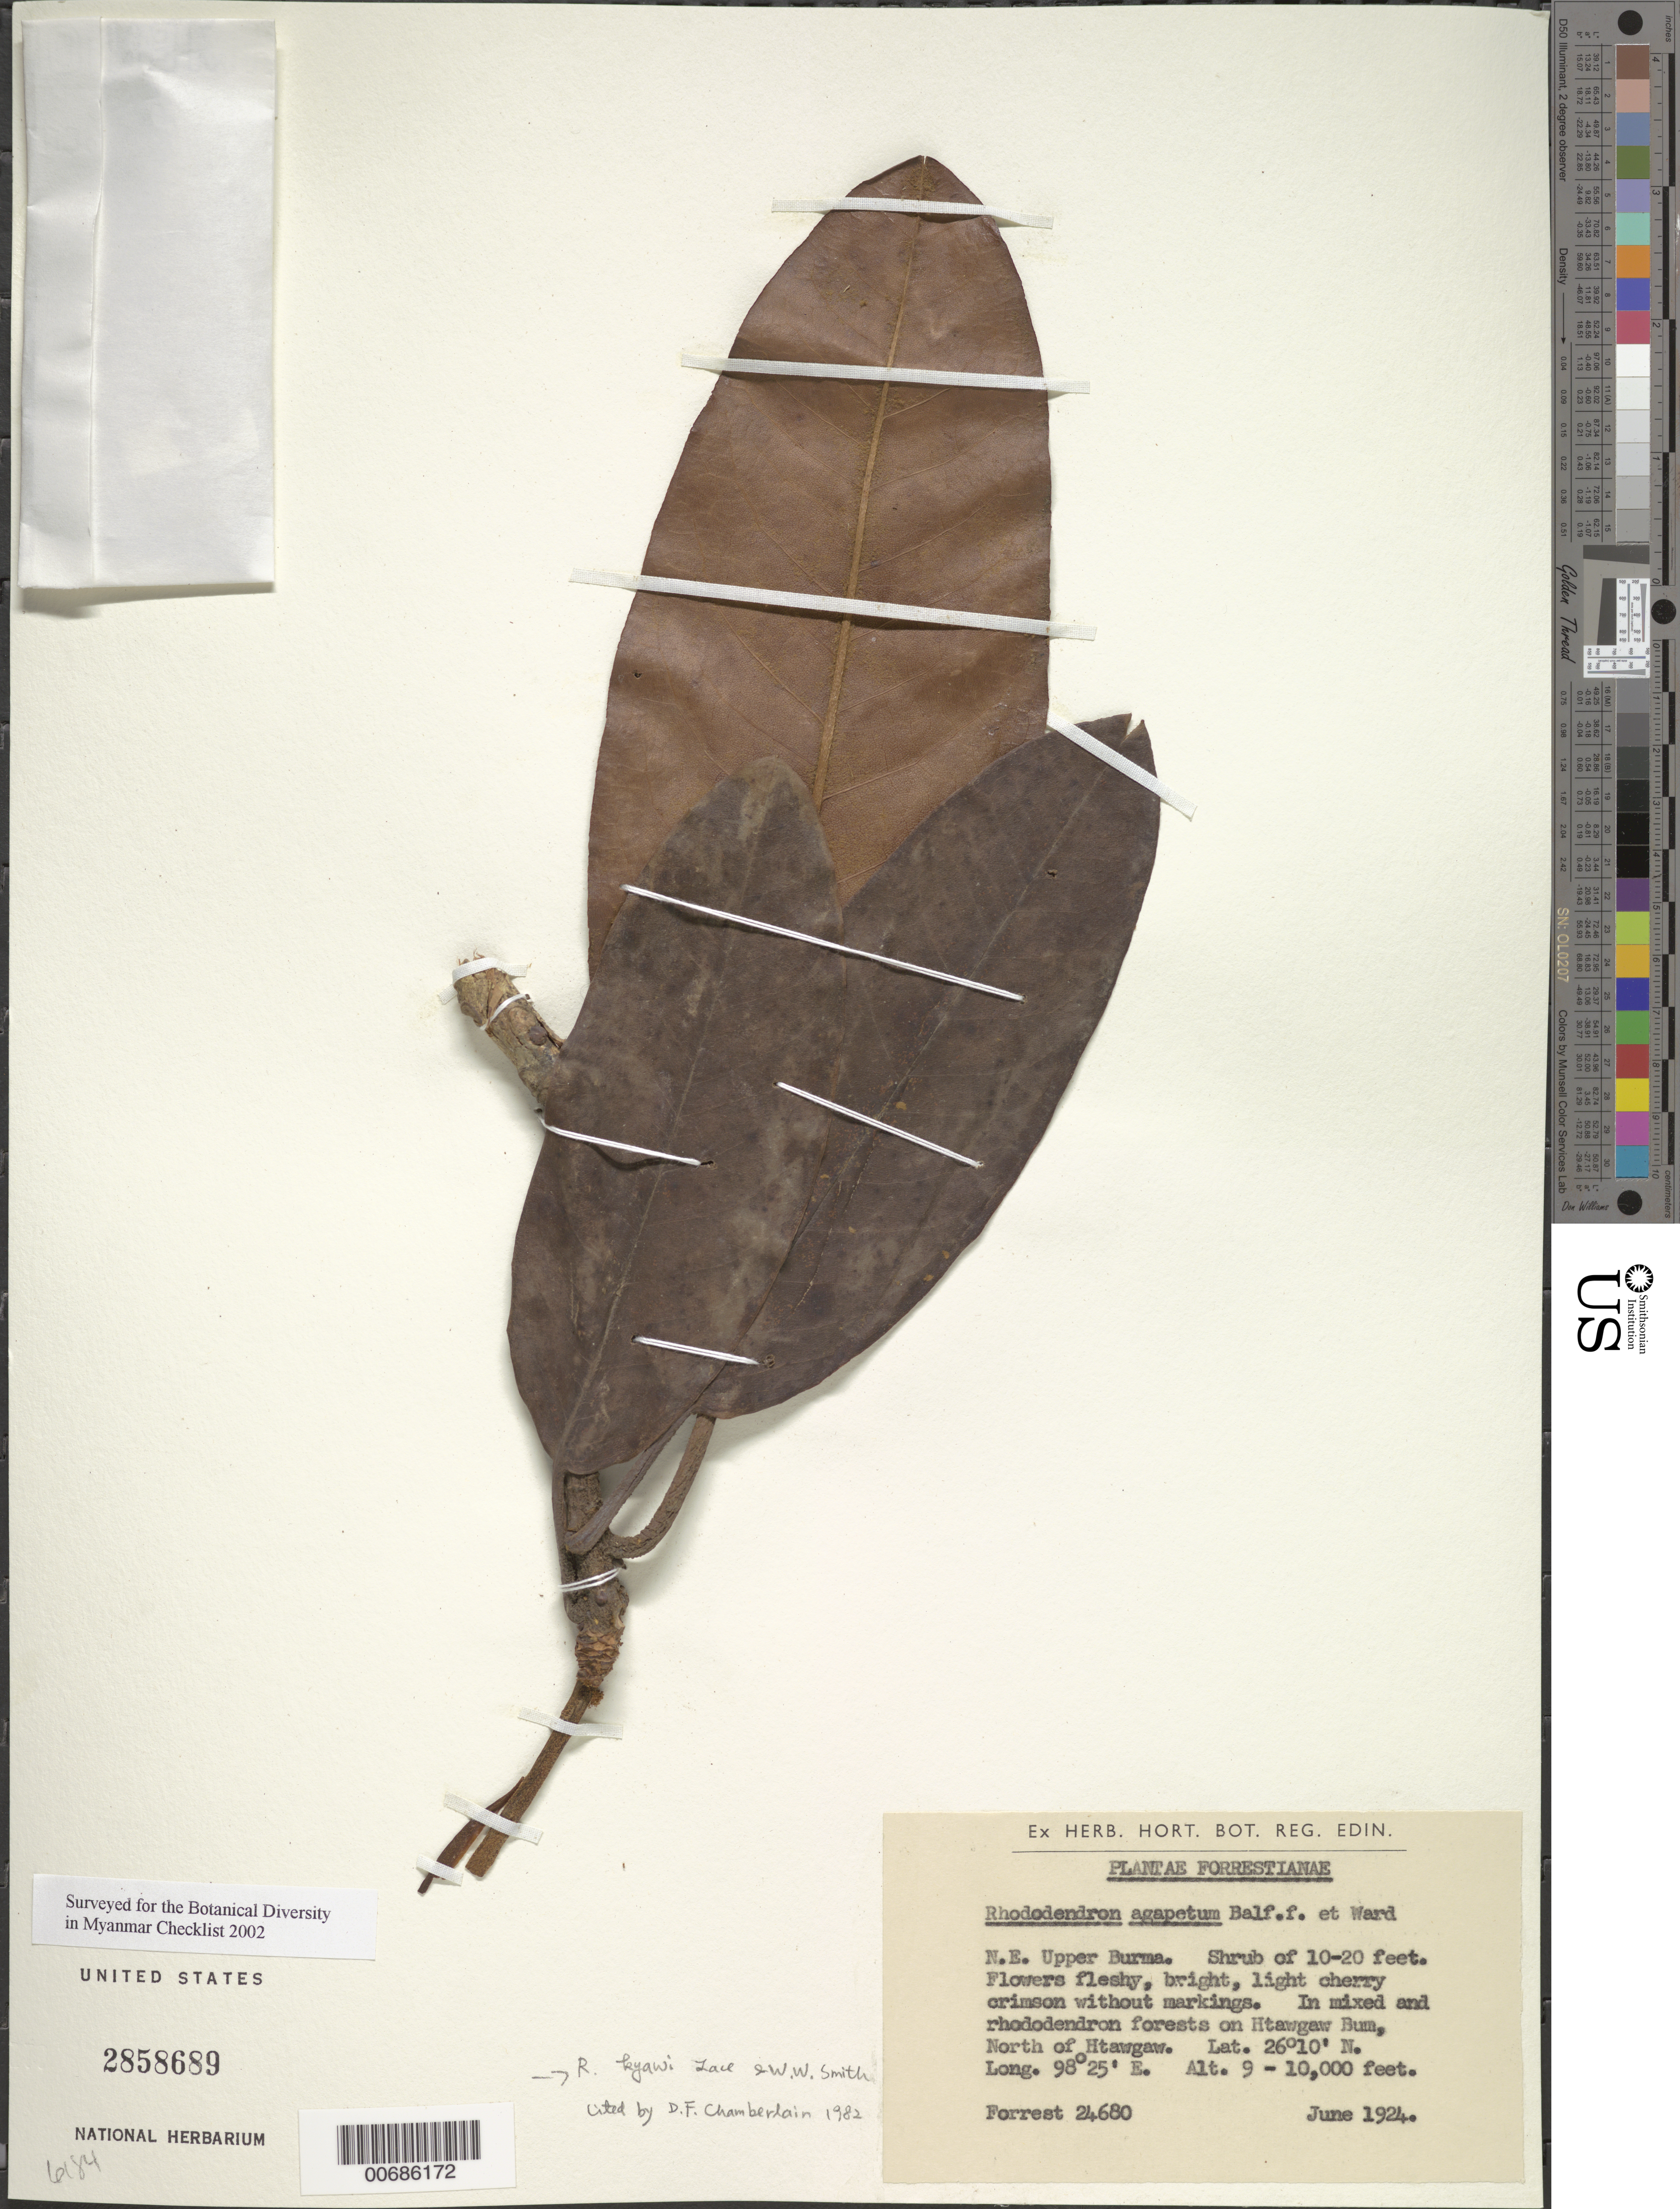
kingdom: Plantae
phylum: Tracheophyta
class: Magnoliopsida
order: Ericales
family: Ericaceae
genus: Rhododendron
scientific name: Rhododendron kyawi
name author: Lace & W.W. Sm.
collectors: G. Forrest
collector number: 24680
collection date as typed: Jun 1924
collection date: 1924-06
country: Myanmar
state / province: Kachin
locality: Htawgaw, N of, Htawgaw Bum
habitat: Mixed forest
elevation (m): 2743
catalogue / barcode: US 2858689